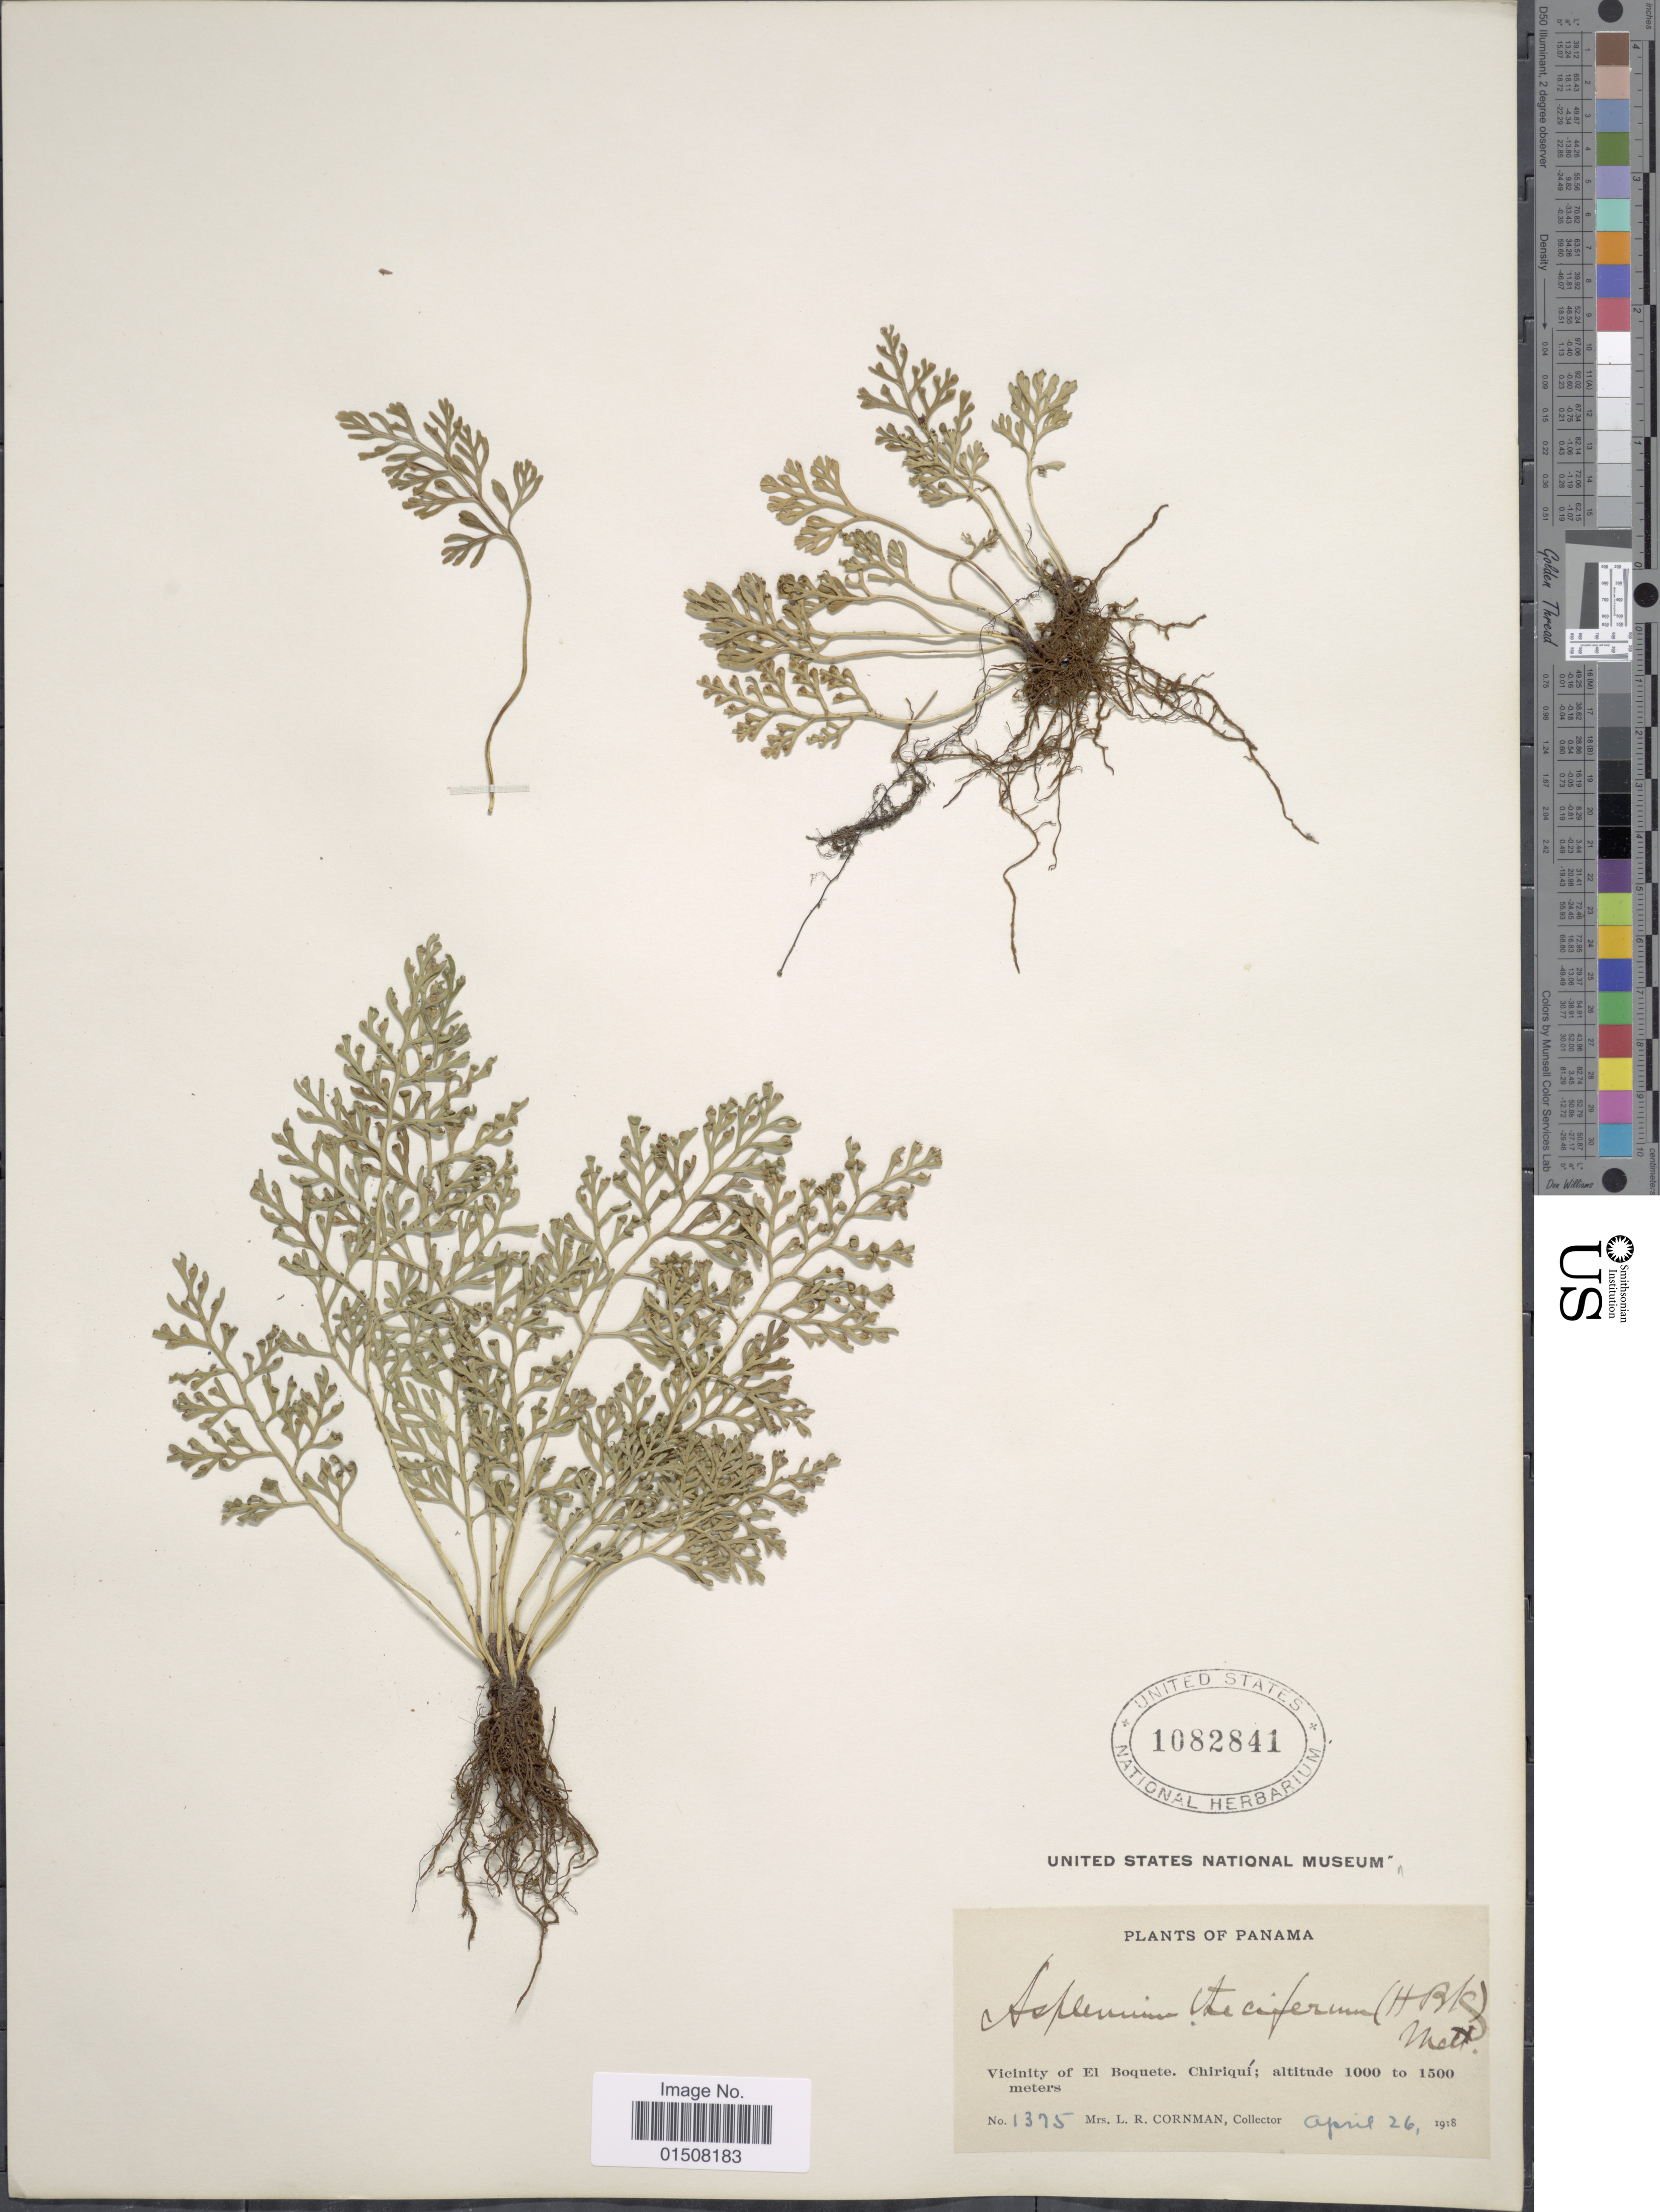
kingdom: Plantae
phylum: Tracheophyta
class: Polypodiopsida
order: Polypodiales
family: Aspleniaceae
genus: Asplenium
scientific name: Asplenium theciferum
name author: (Kunth) Mett.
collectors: L. Cornman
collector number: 1375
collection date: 1918-04-26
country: Panama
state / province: Chiriqui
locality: Vicinity of El Boquete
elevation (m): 1000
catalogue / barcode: US 1082841